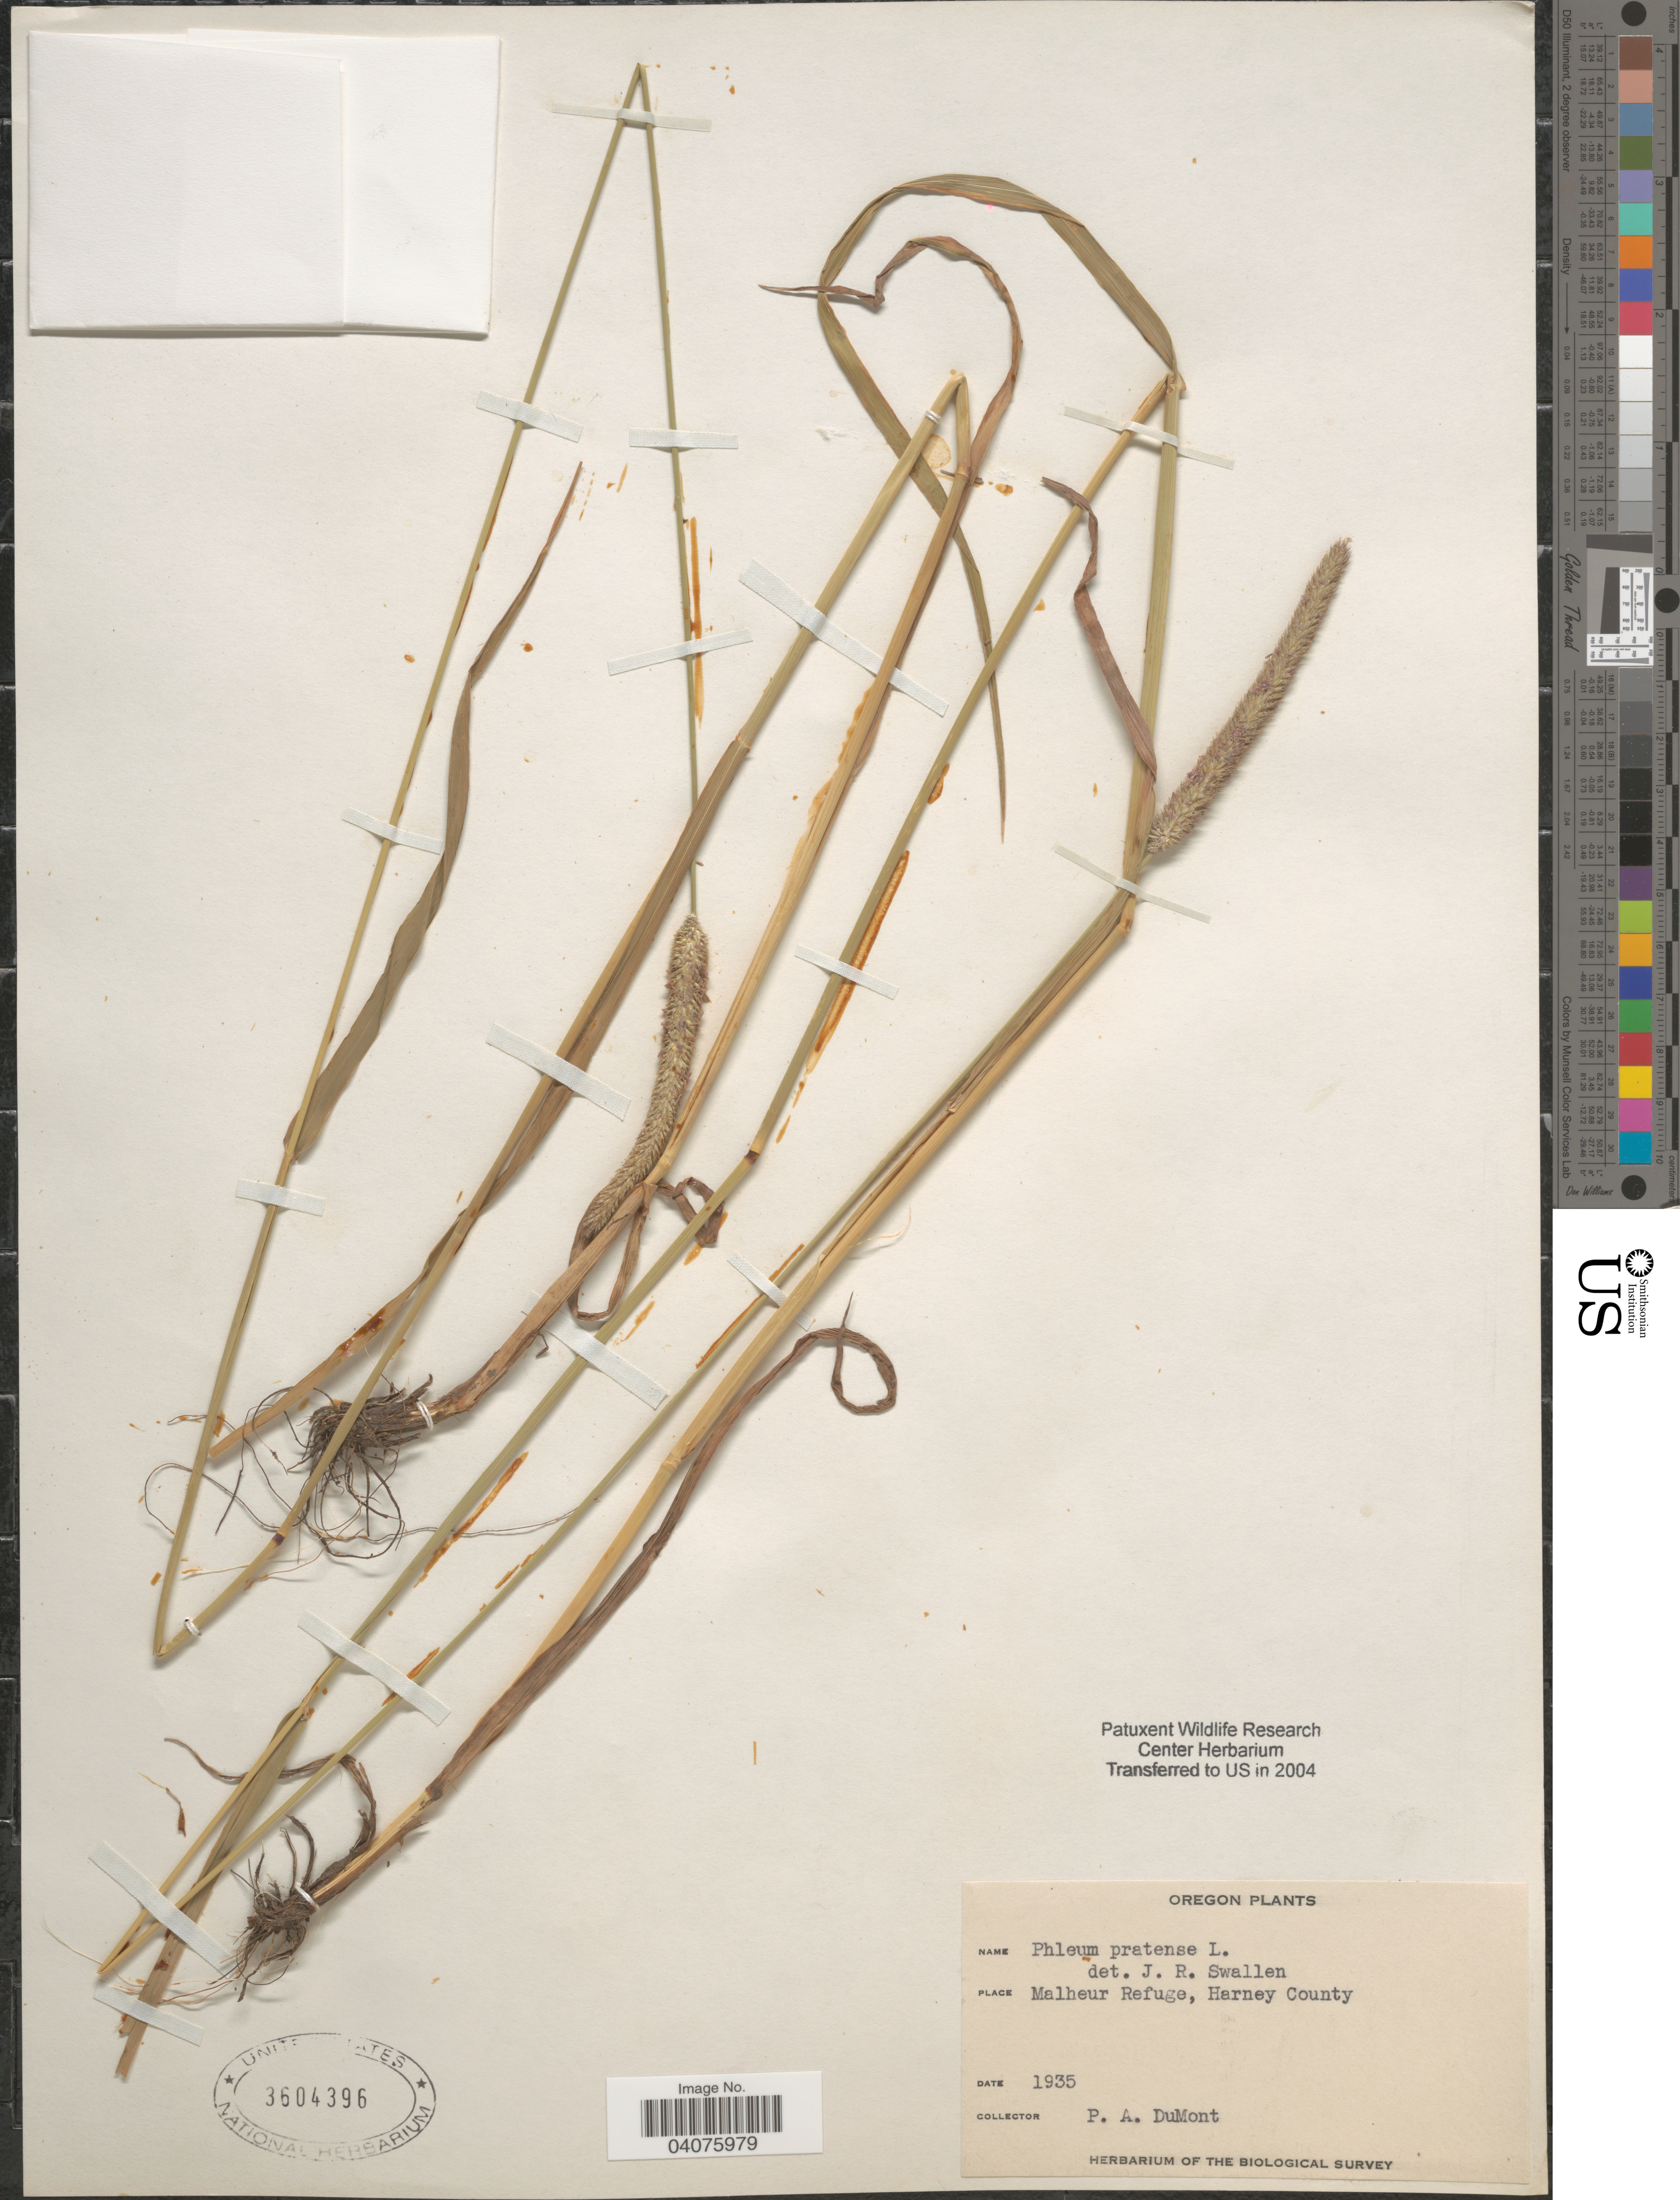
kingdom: Plantae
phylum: Tracheophyta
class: Liliopsida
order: Poales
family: Poaceae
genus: Phleum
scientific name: Phleum pratense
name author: L.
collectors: P. Dumont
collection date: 1935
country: United States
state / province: Oregon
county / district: Harney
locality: Malheur Refuge, Harney County. Herbarium of the Biological Survey.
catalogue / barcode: US 3604396